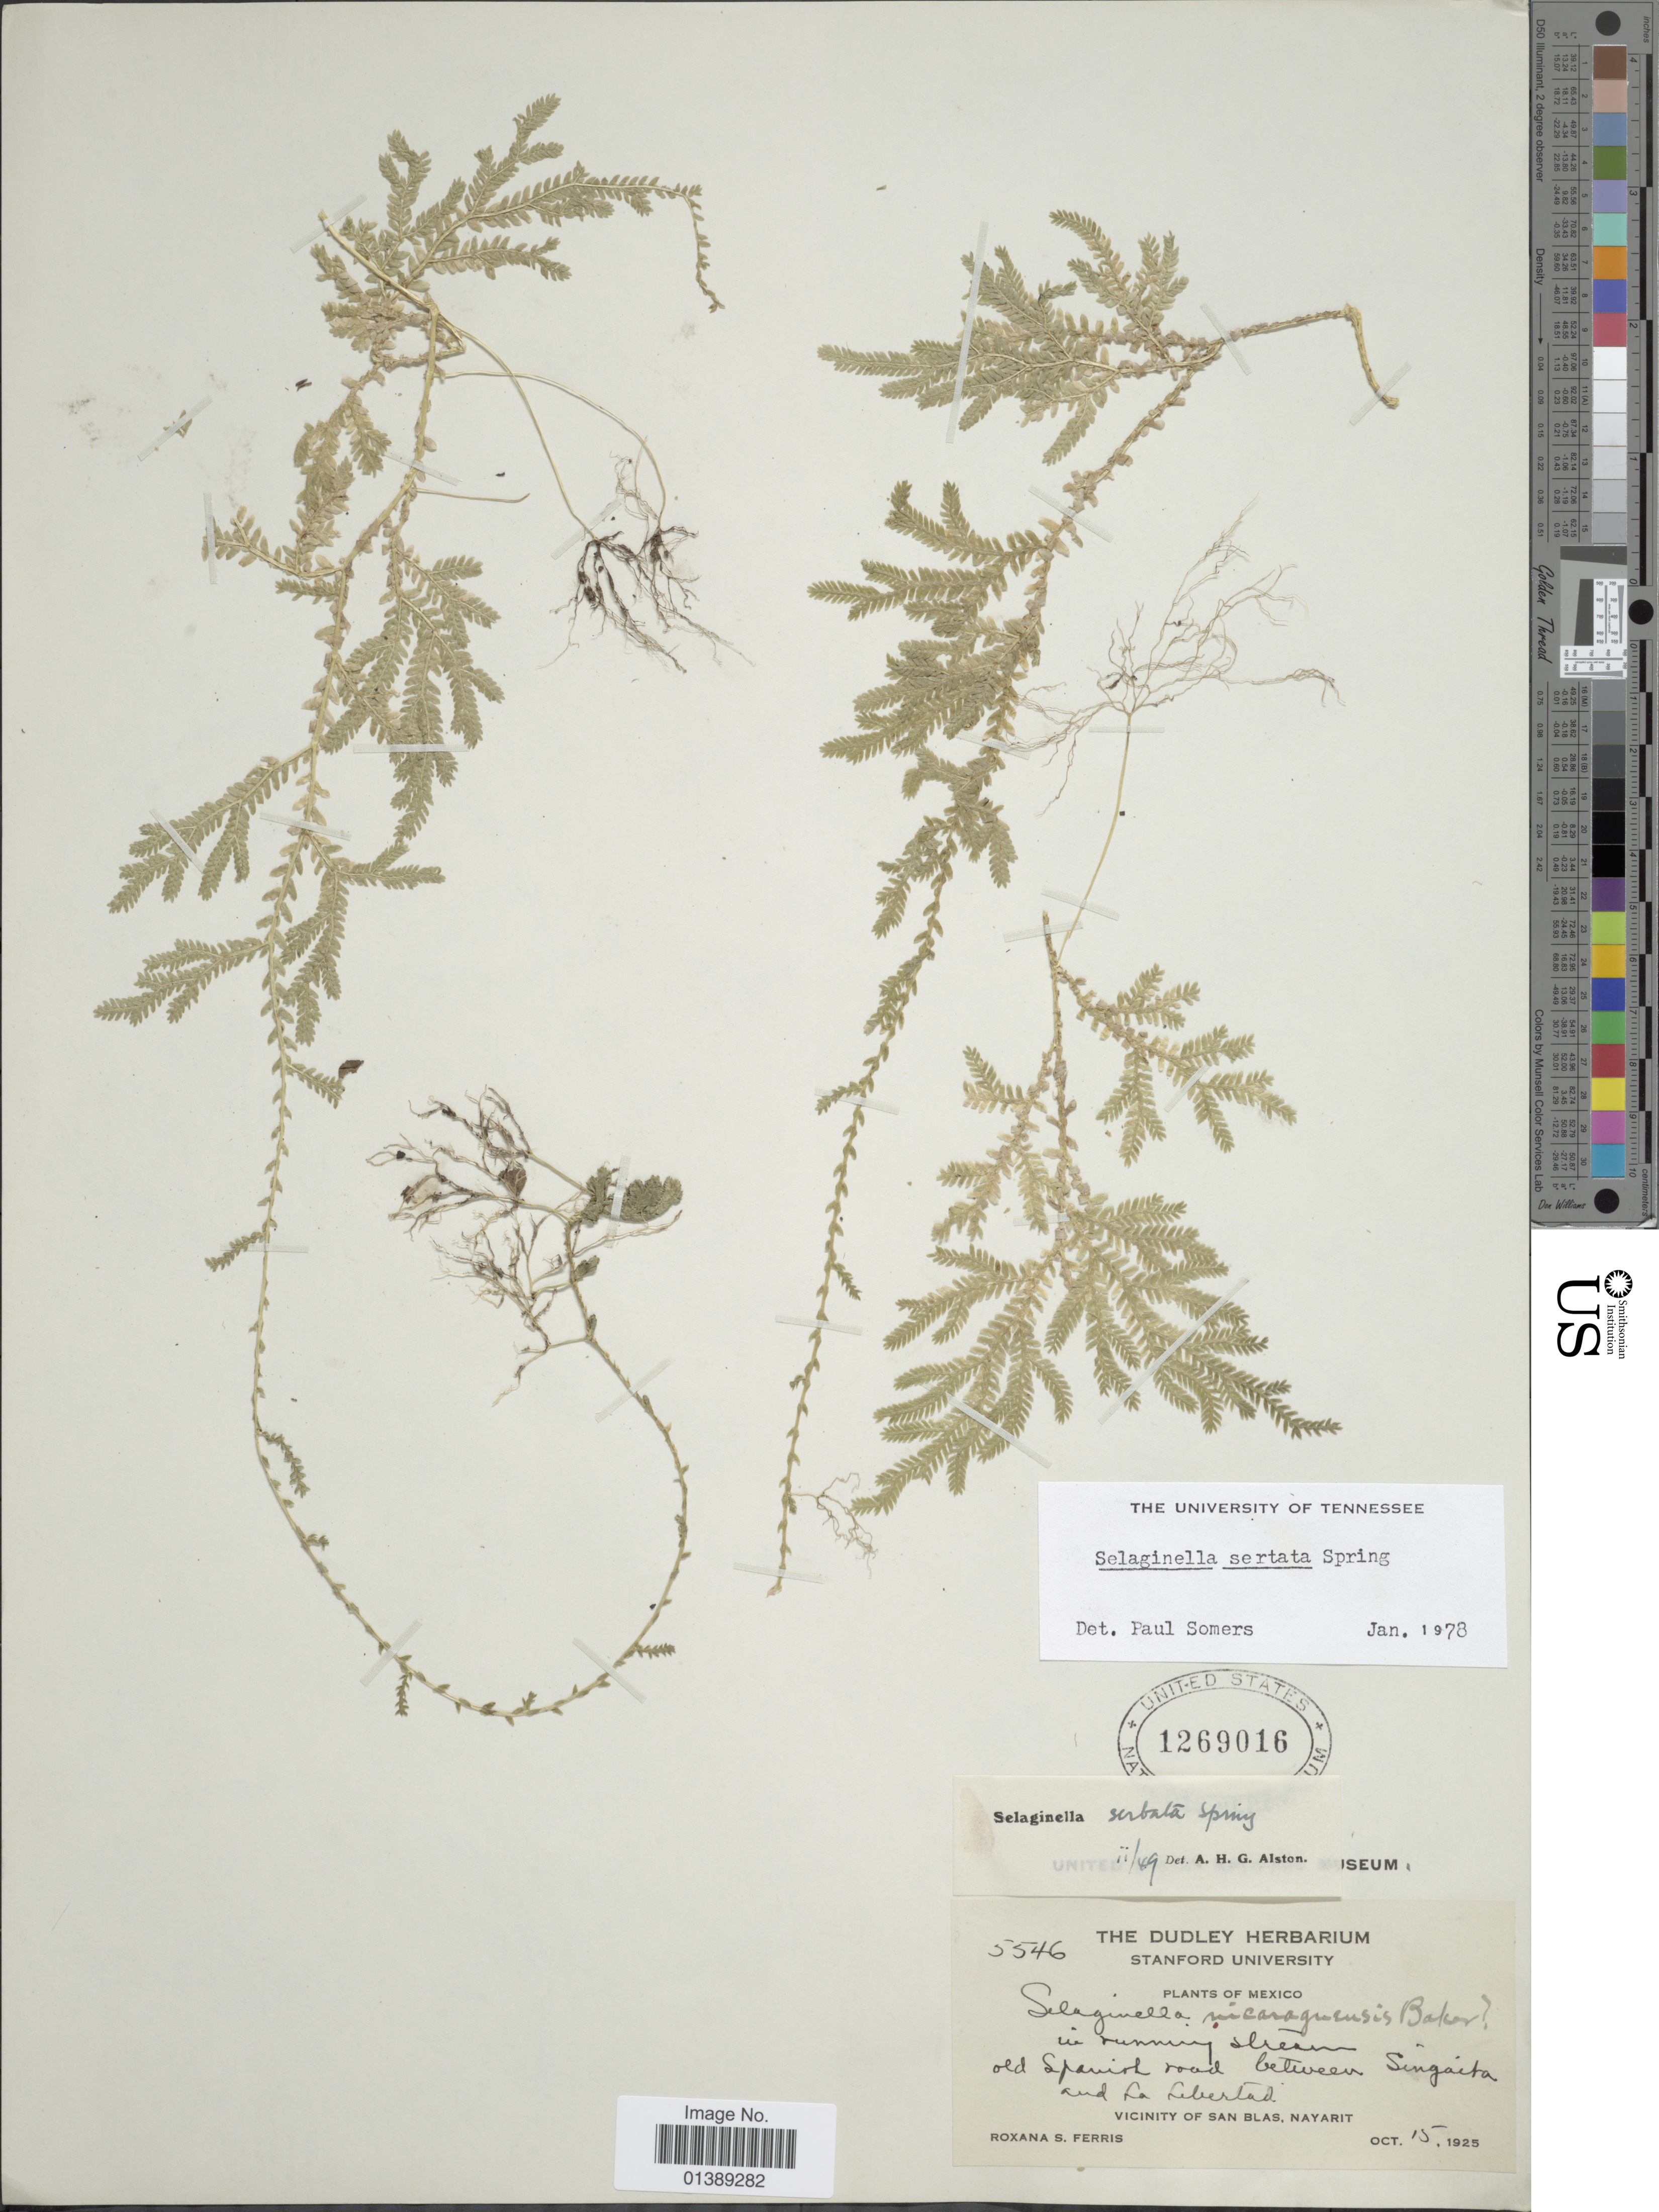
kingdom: Plantae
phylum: Tracheophyta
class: Lycopodiopsida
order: Selaginellales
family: Selaginellaceae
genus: Selaginella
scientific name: Selaginella sertata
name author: Spring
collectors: R. S. Ferris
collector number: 5546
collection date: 1925-10-15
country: Mexico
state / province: Nayarit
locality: In running stream Old spanish road between Singaeta and La Libertad, Vicinity of San Blas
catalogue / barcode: US 1269016